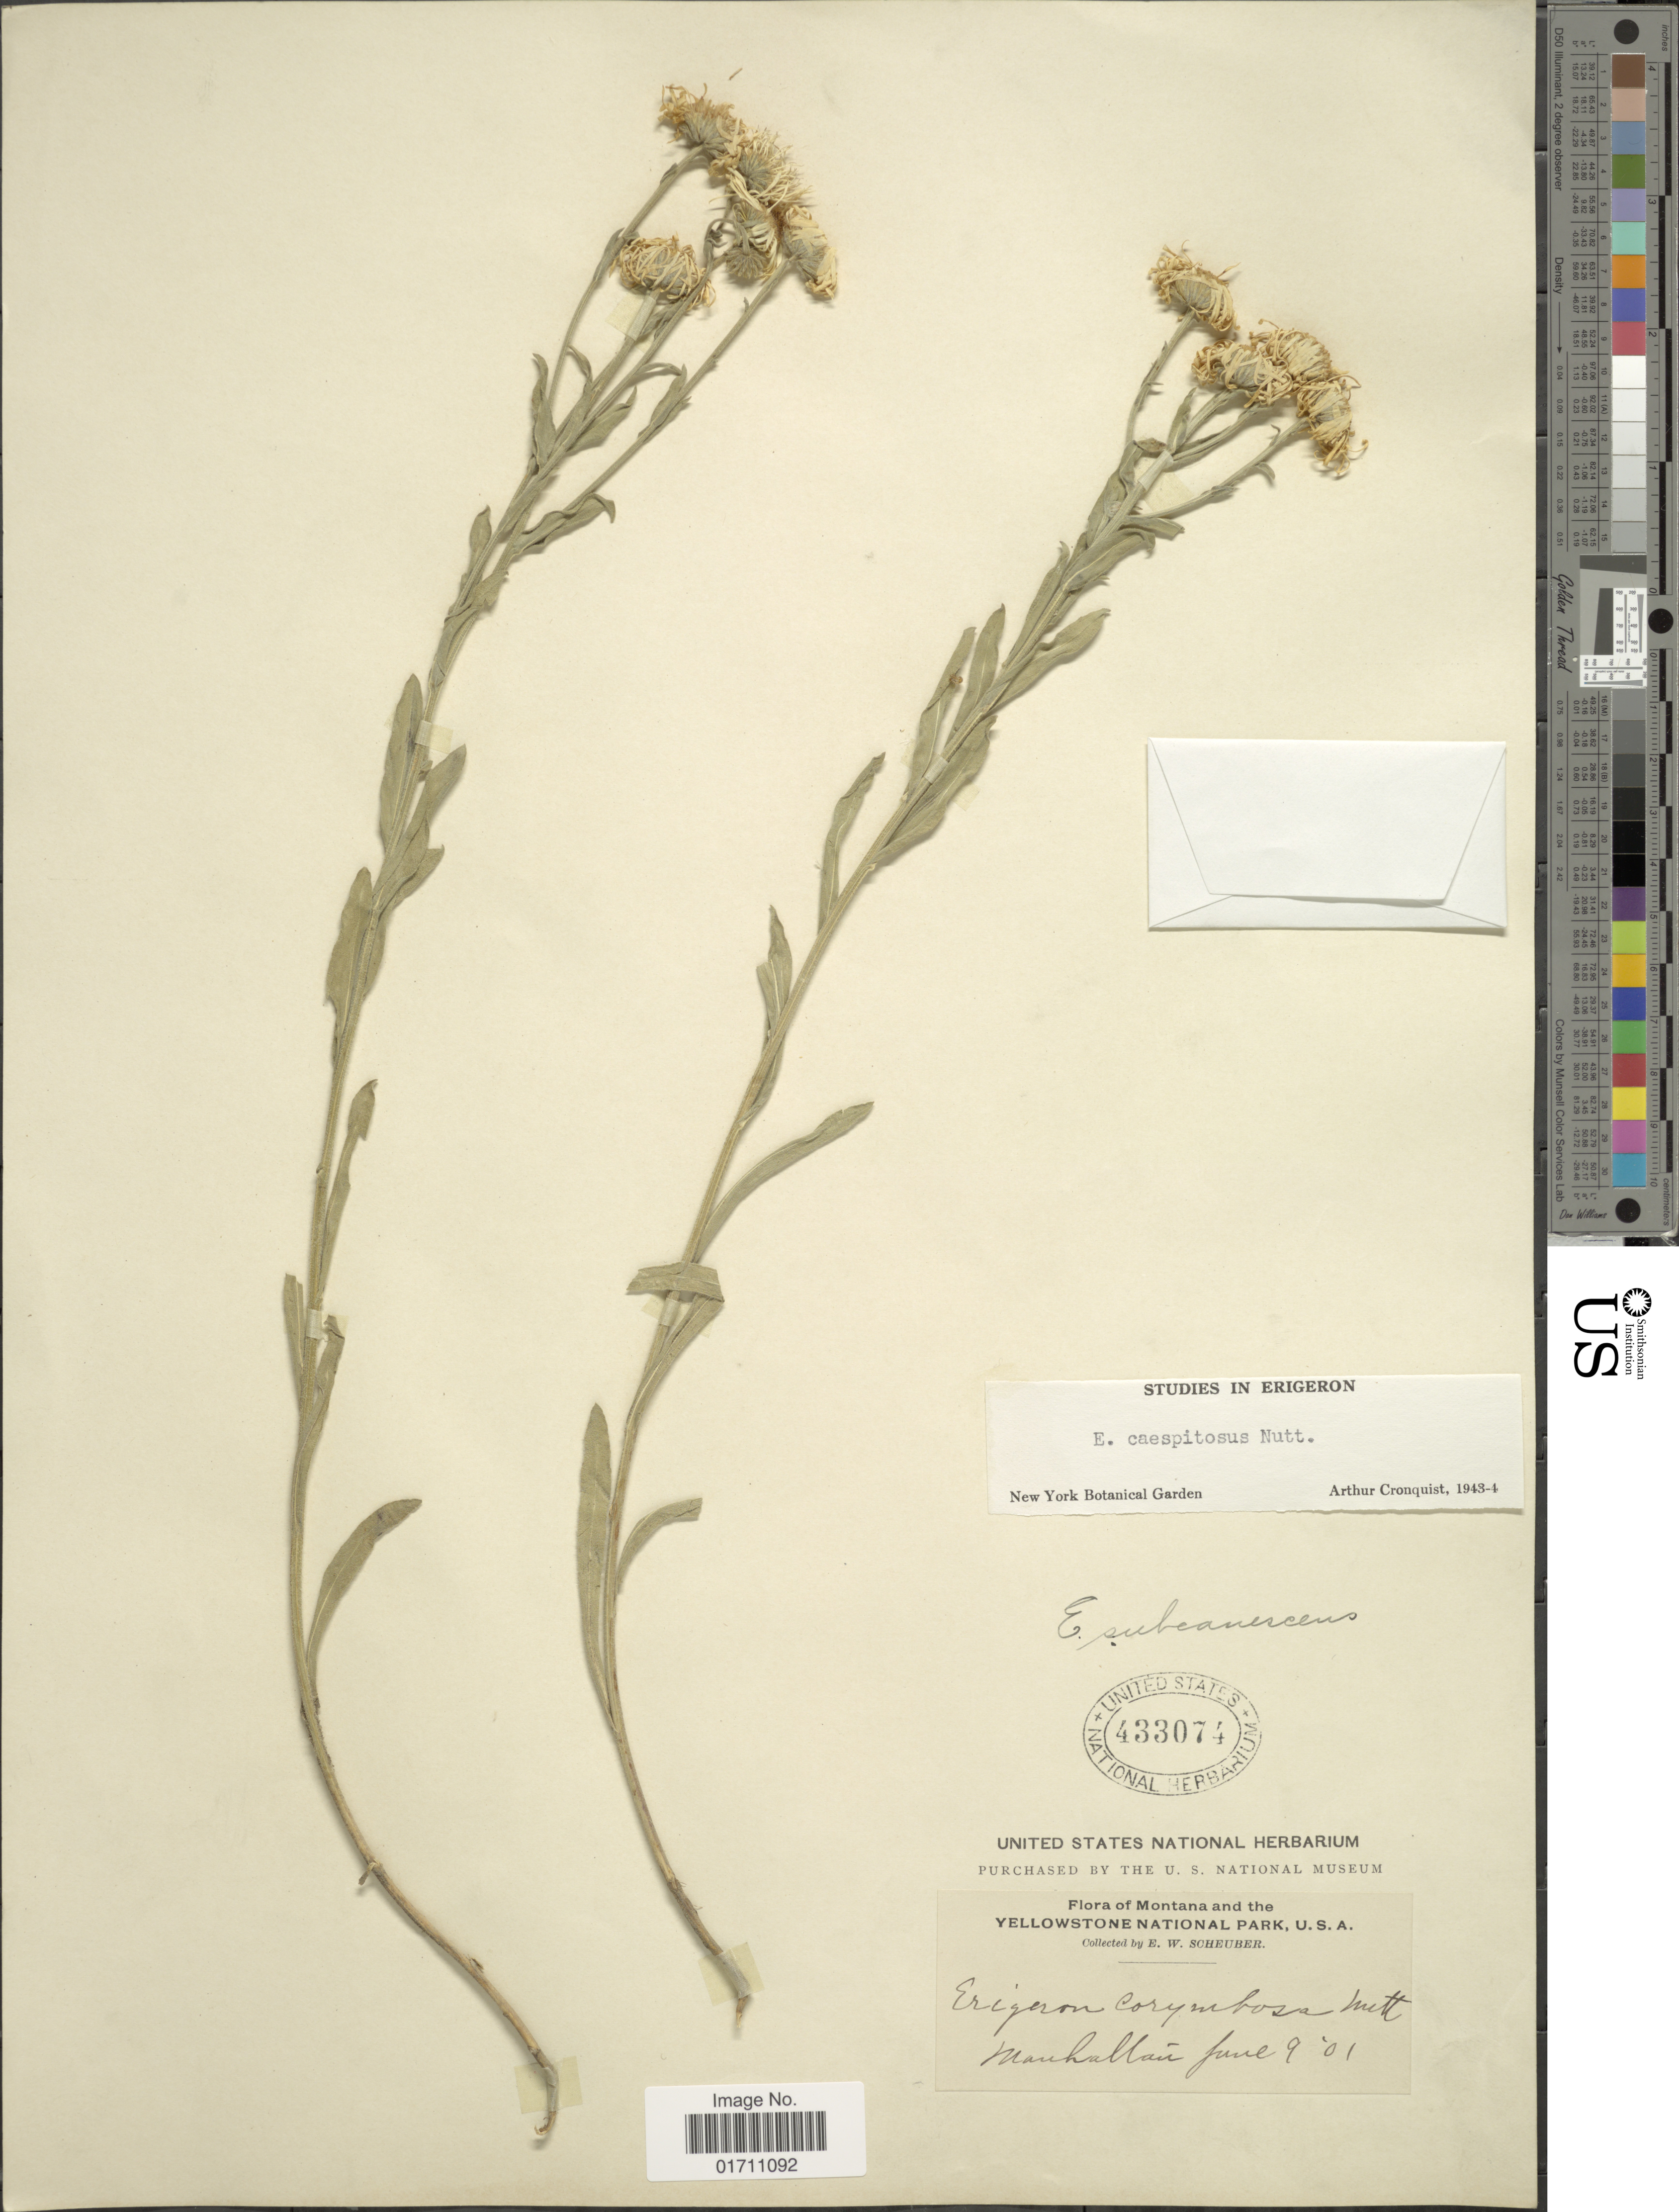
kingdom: Plantae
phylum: Tracheophyta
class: Magnoliopsida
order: Asterales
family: Asteraceae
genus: Erigeron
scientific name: Erigeron caespitosus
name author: Nutt.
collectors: E. Scheuber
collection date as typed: Transcribed d/m/y: 9/6/1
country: United States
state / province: Montana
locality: Montana and the Yellowstone National Park, Manhaltan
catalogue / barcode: US 433074